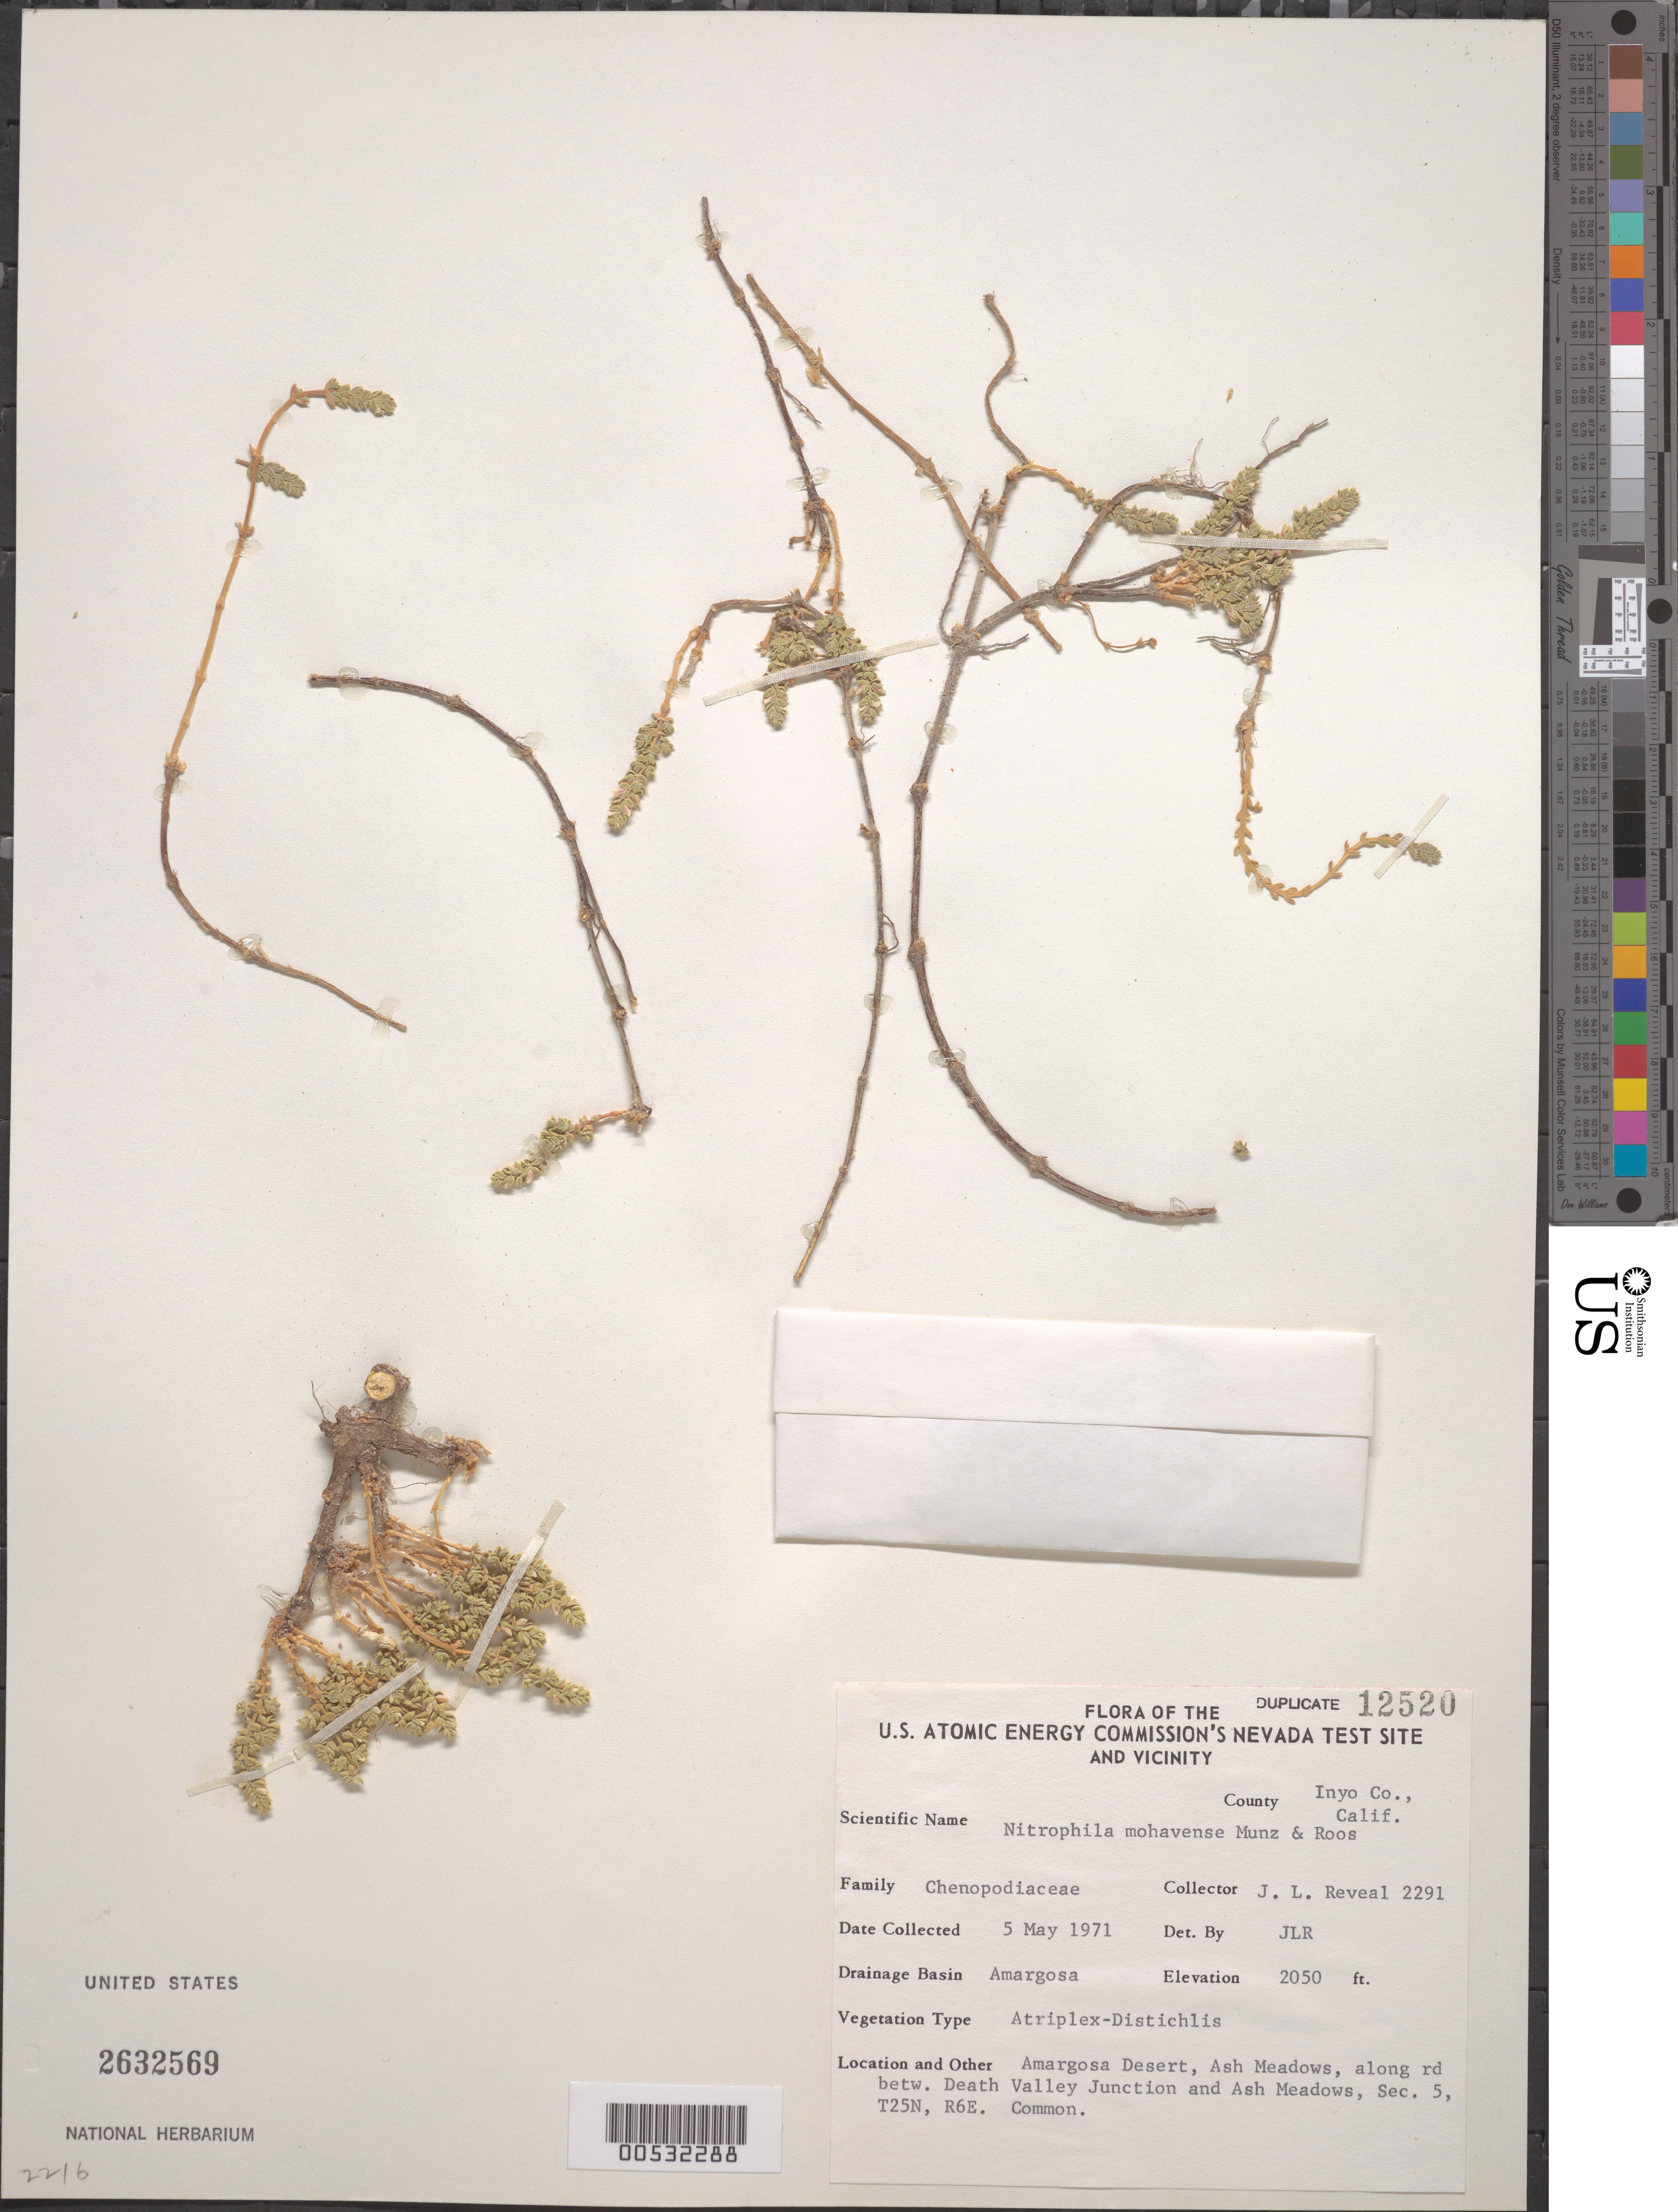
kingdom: Plantae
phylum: Tracheophyta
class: Magnoliopsida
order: Caryophyllales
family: Amaranthaceae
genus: Nitrophila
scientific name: Nitrophila mohavensis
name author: Munz & J.C. Roos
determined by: Reveal, J. L.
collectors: J. L. Reveal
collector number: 2291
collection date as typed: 05 May 1971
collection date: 1971-05-05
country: United States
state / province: California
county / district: Inyo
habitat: Common.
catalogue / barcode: US 2632569